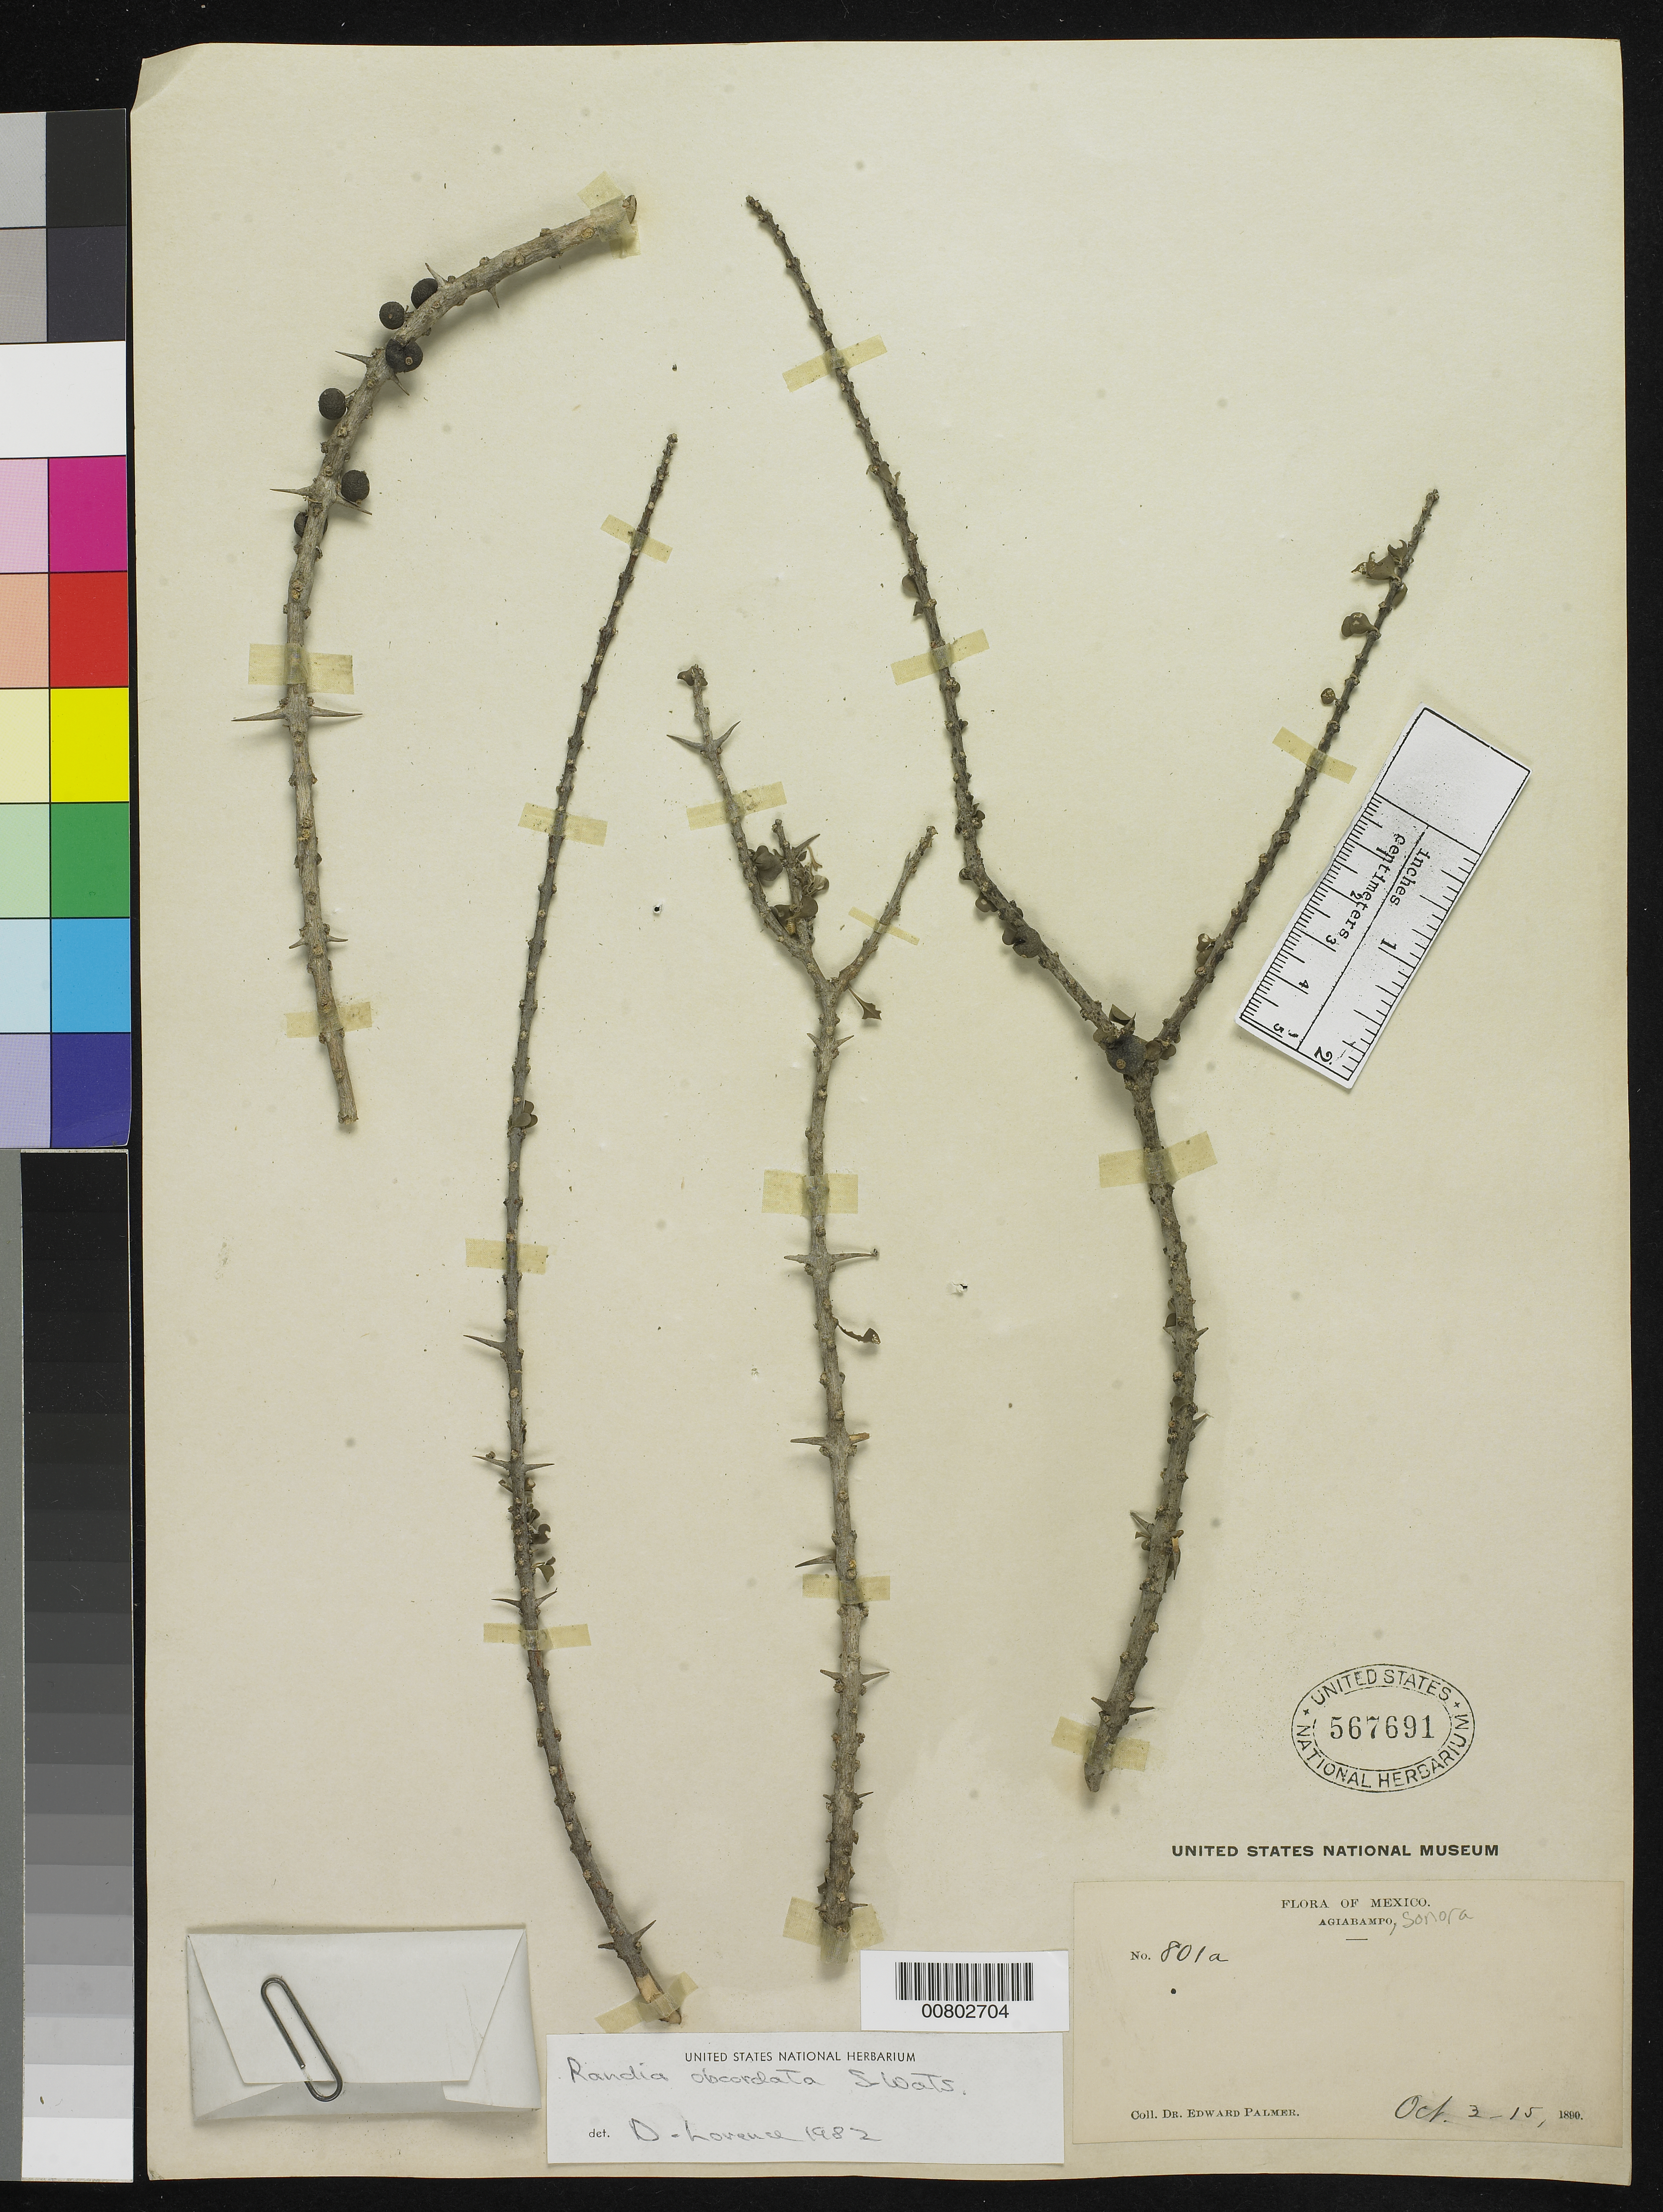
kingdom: Plantae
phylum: Tracheophyta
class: Magnoliopsida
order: Gentianales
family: Rubiaceae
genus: Randia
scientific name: Randia obcordata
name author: S. Watson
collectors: E. Palmer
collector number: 801a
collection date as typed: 03 Oct 1890 to 15 Oct 1890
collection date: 1890-10-03/1890-10-15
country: Mexico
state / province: Sonora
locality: Agiabampo, Sonora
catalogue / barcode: US 567691